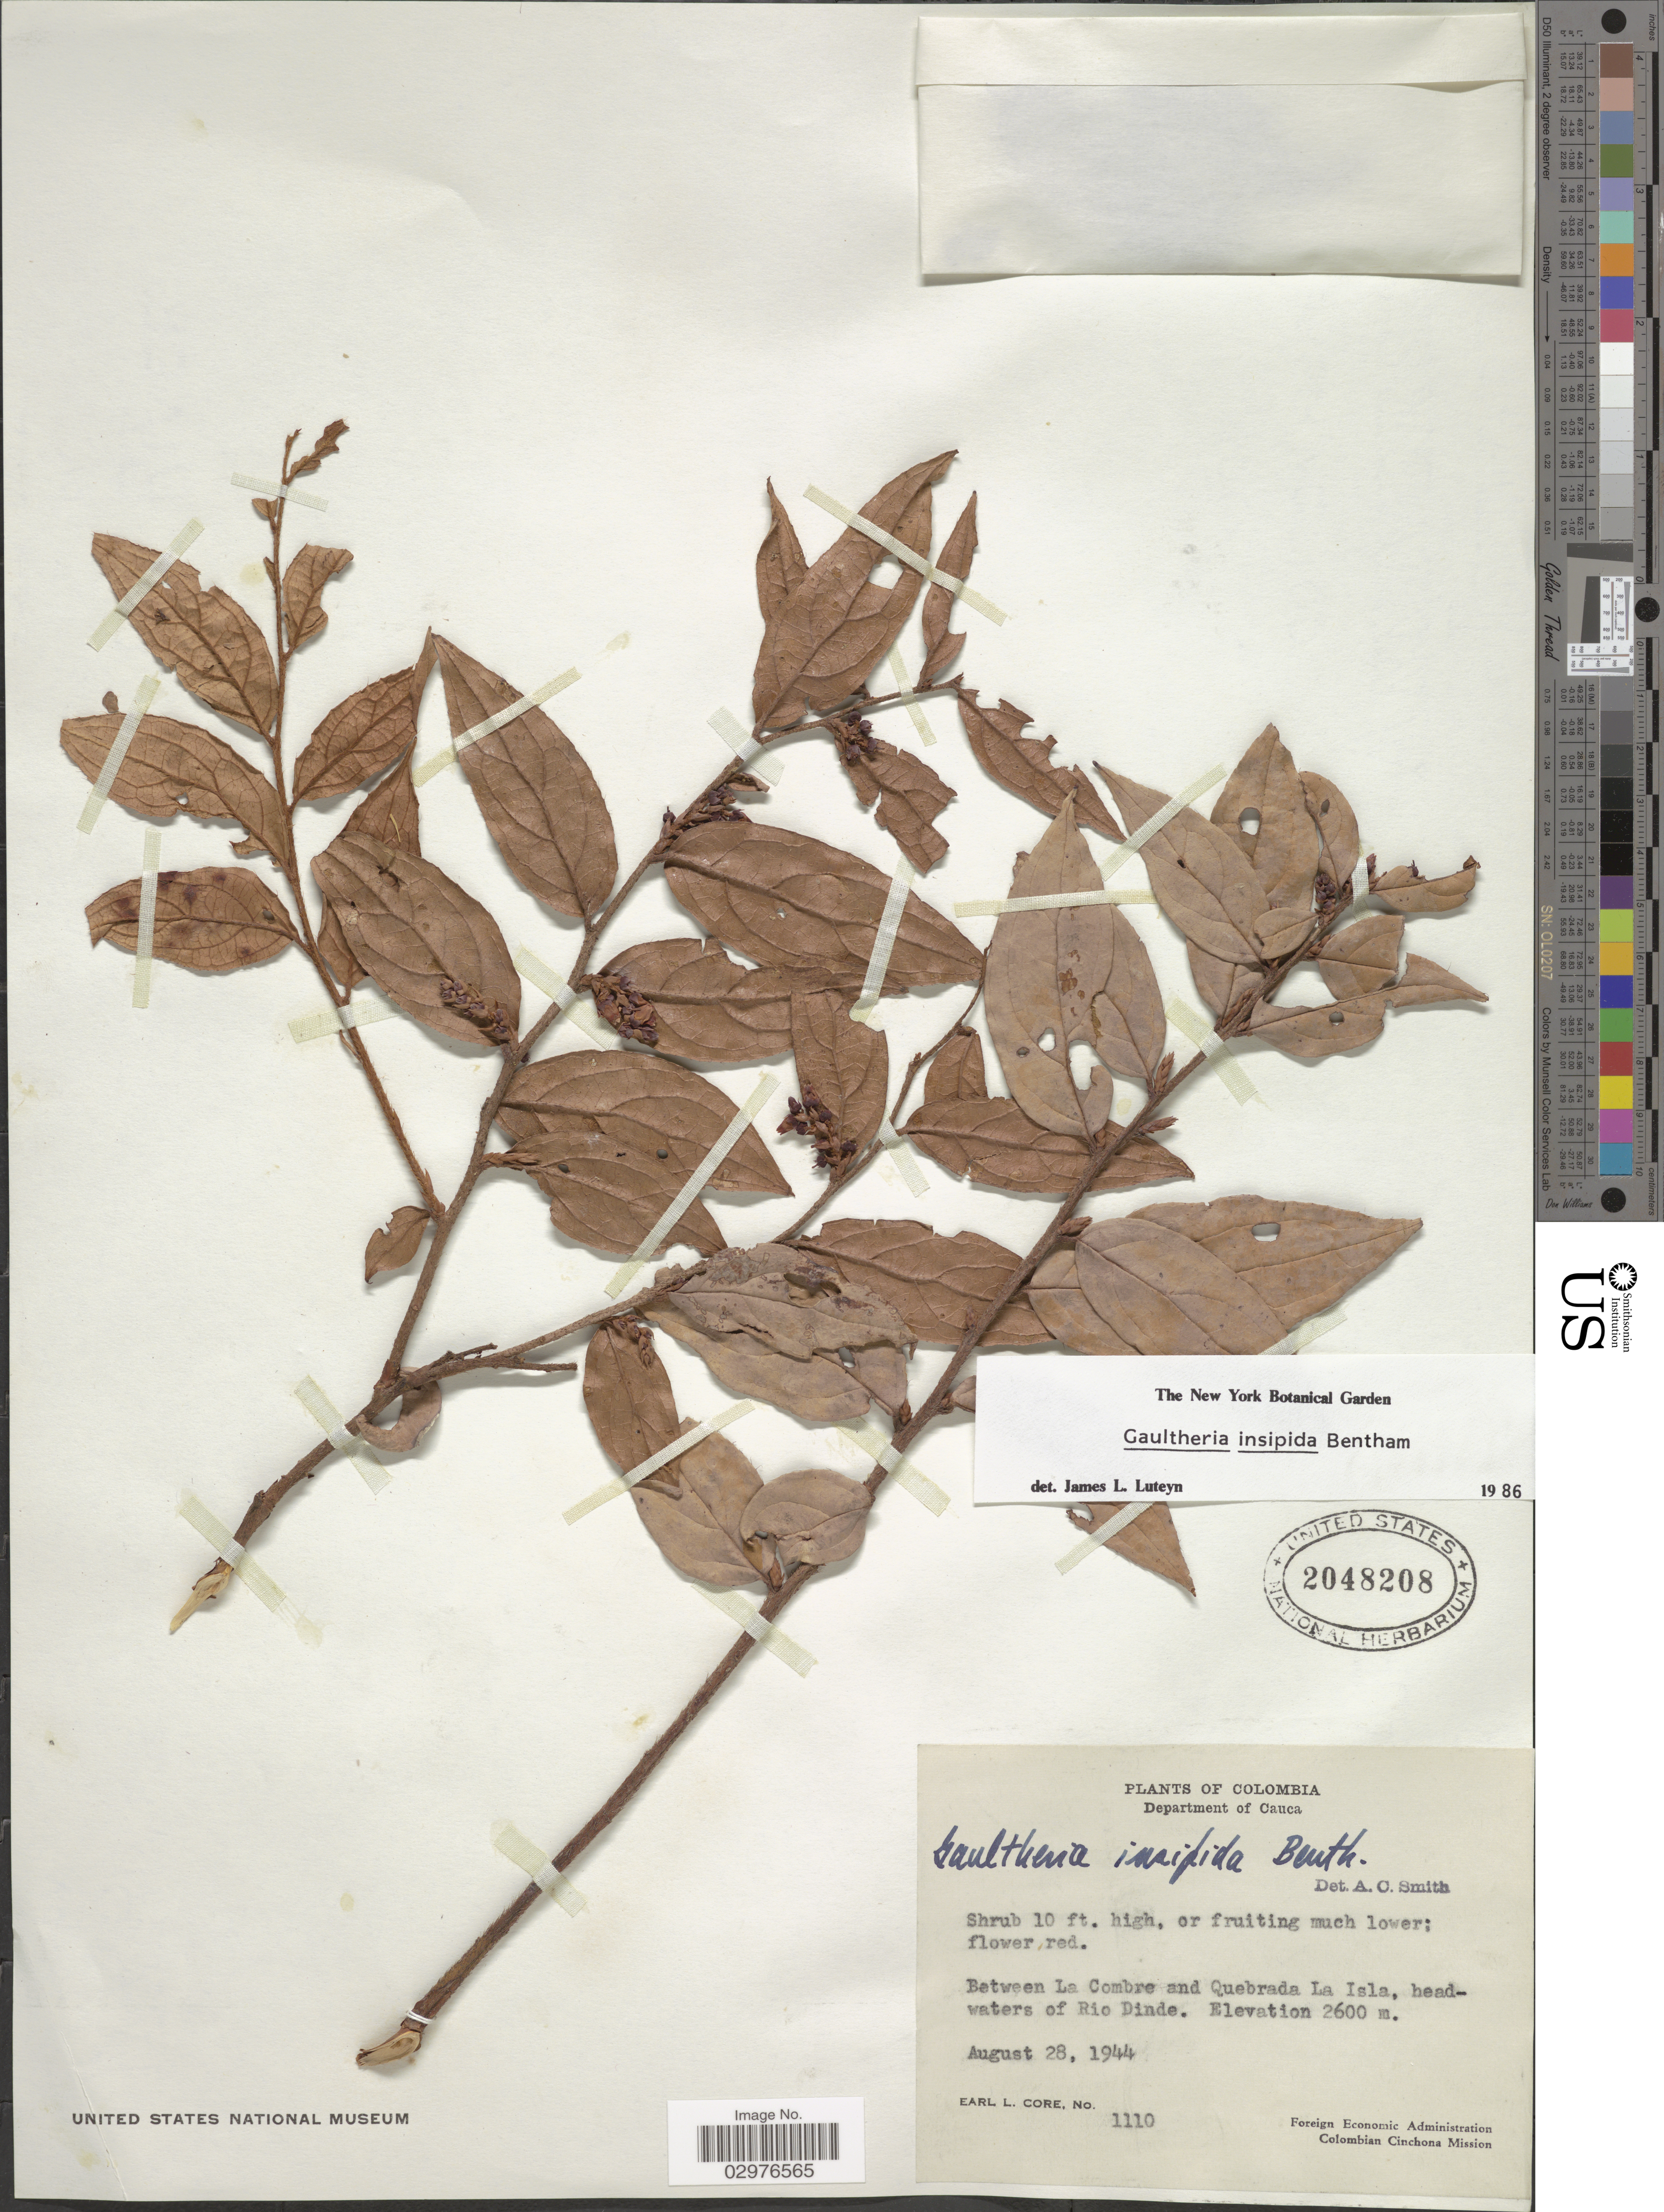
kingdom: Plantae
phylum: Tracheophyta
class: Magnoliopsida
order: Ericales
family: Ericaceae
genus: Gaultheria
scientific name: Gaultheria insipida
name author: Benth.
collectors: E. Core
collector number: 1110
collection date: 1944-08-28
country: Colombia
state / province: Cauca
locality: Department of Cauca. Between La Combre and Quebrada La Isla, headwaters of Rio Dinde.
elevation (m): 2600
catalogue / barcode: US 2048208